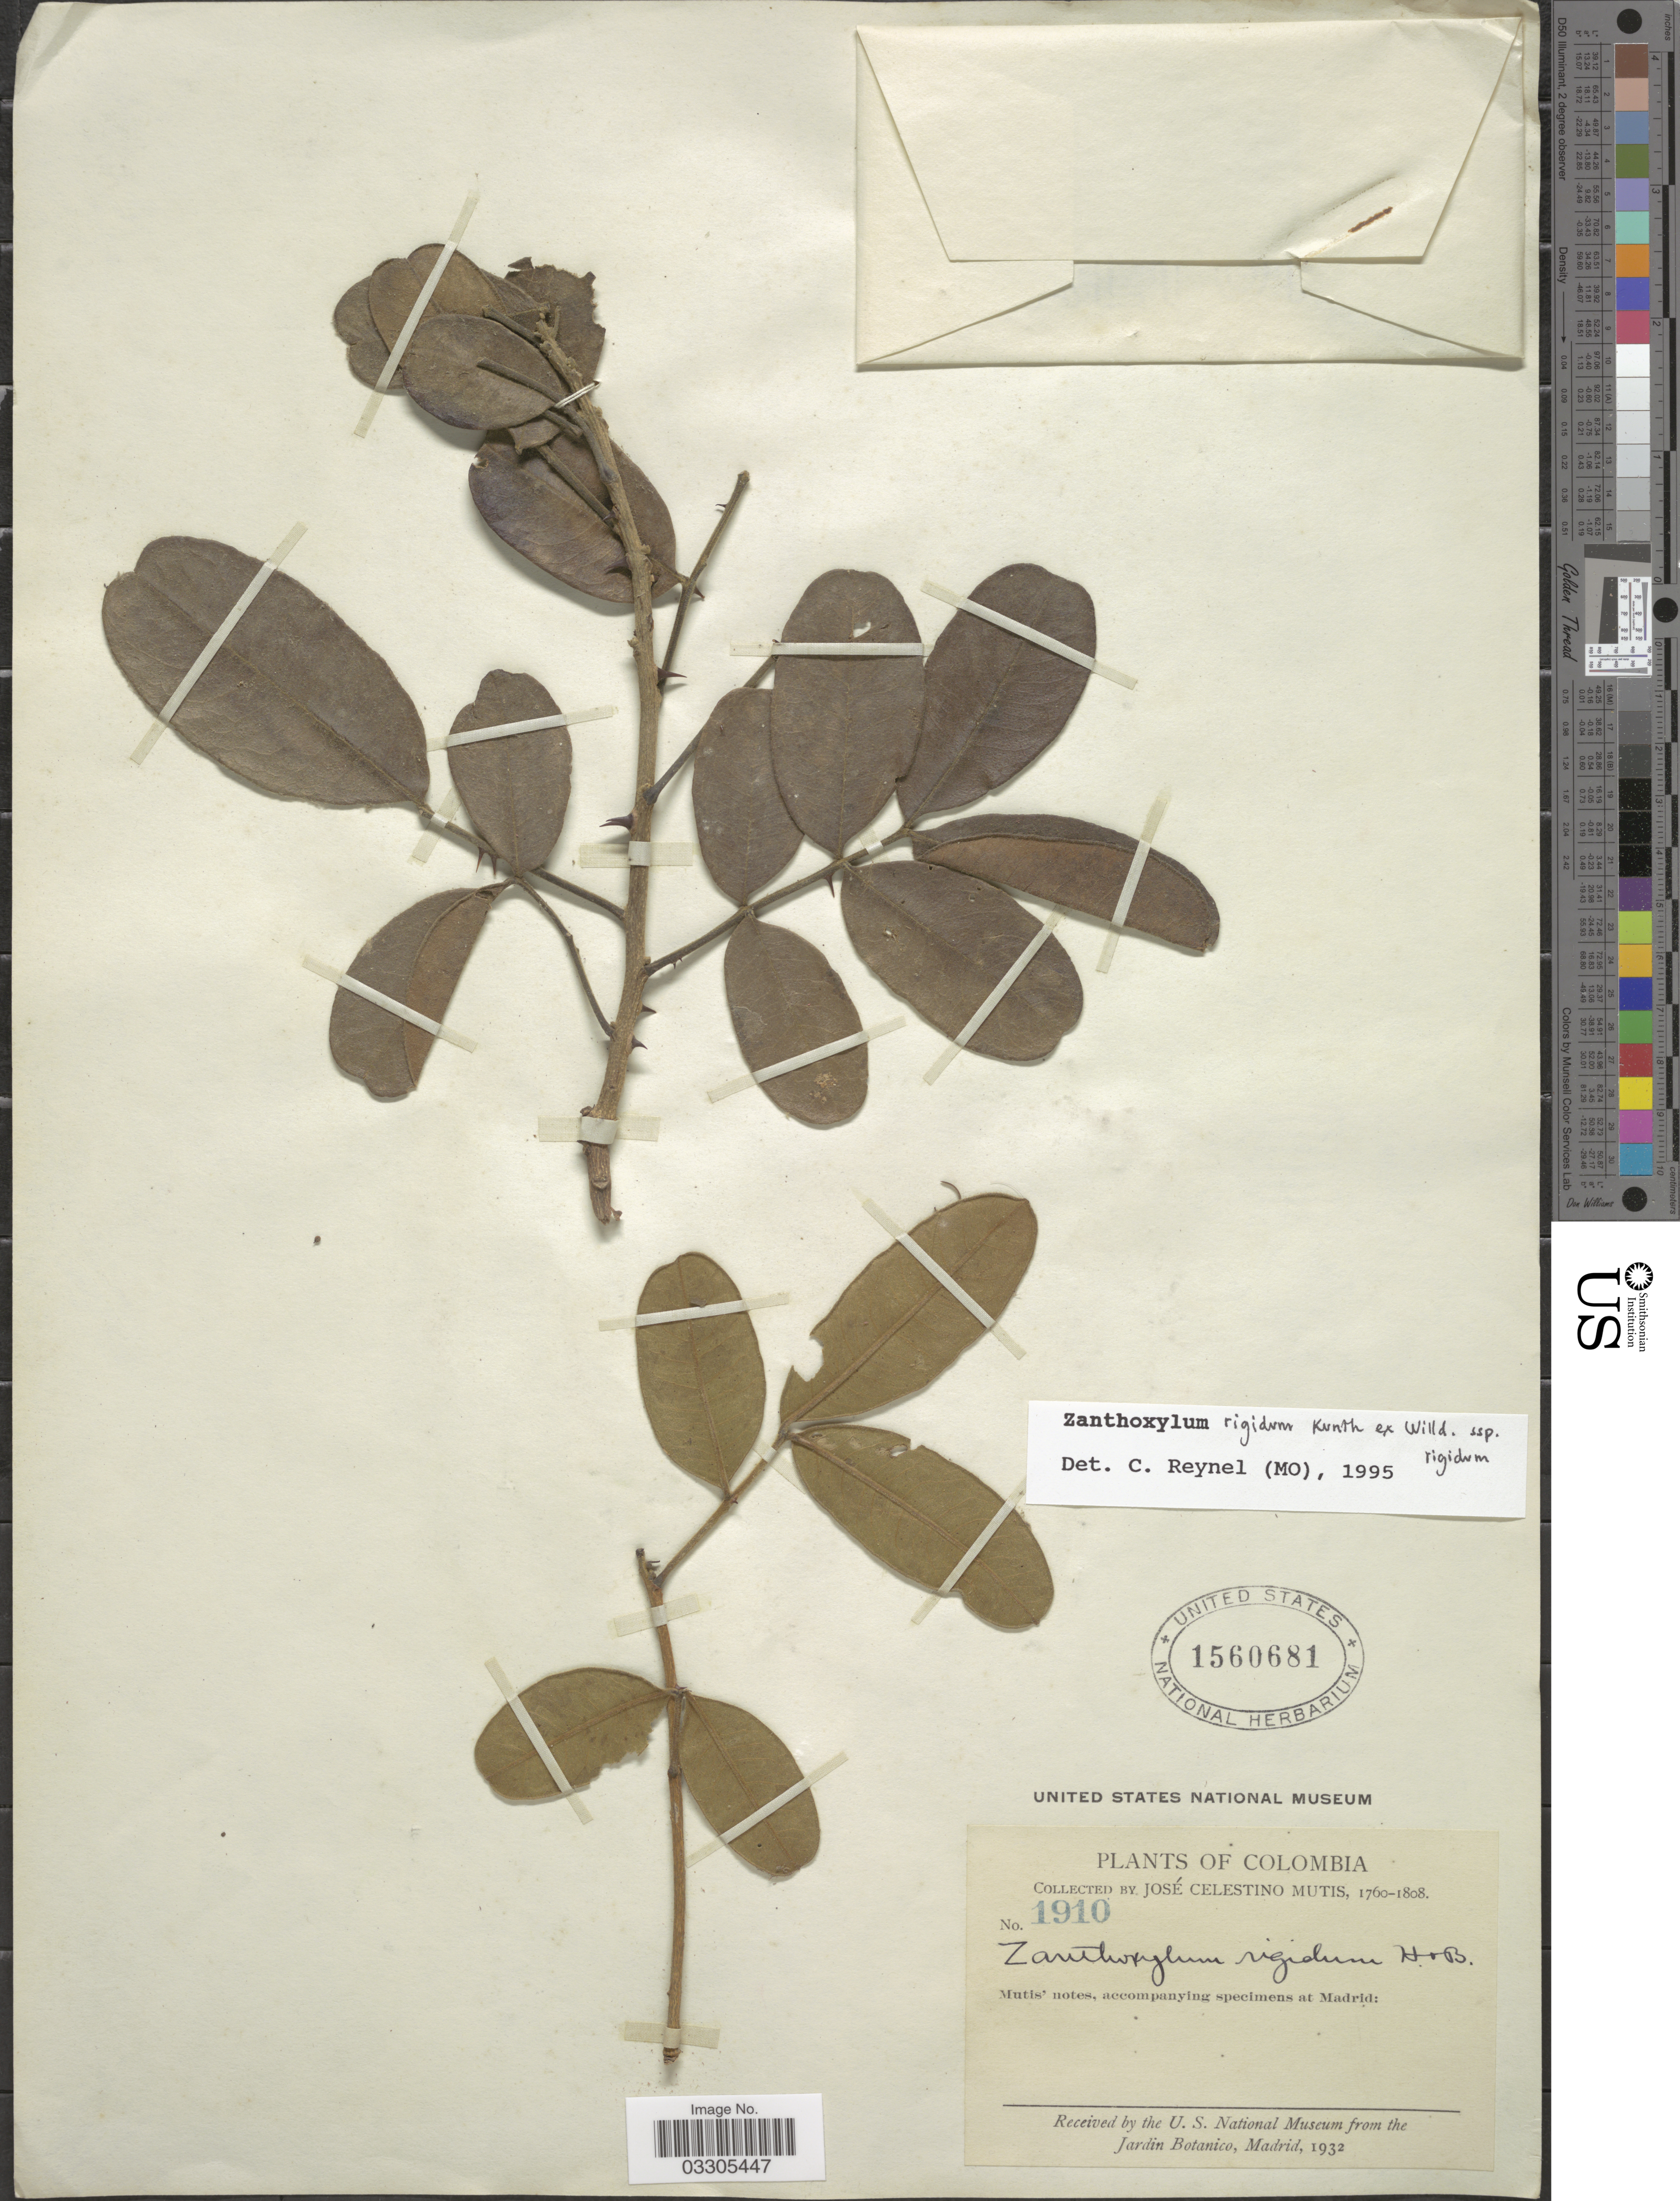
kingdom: Plantae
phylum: Tracheophyta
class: Magnoliopsida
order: Sapindales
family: Rutaceae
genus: Zanthoxylum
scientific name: Zanthoxylum rigidum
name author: Humb. & Bonpl. ex Willd.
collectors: J. C. B. Mutis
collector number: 1910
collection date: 1760/1808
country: Colombia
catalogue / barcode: US 1560681